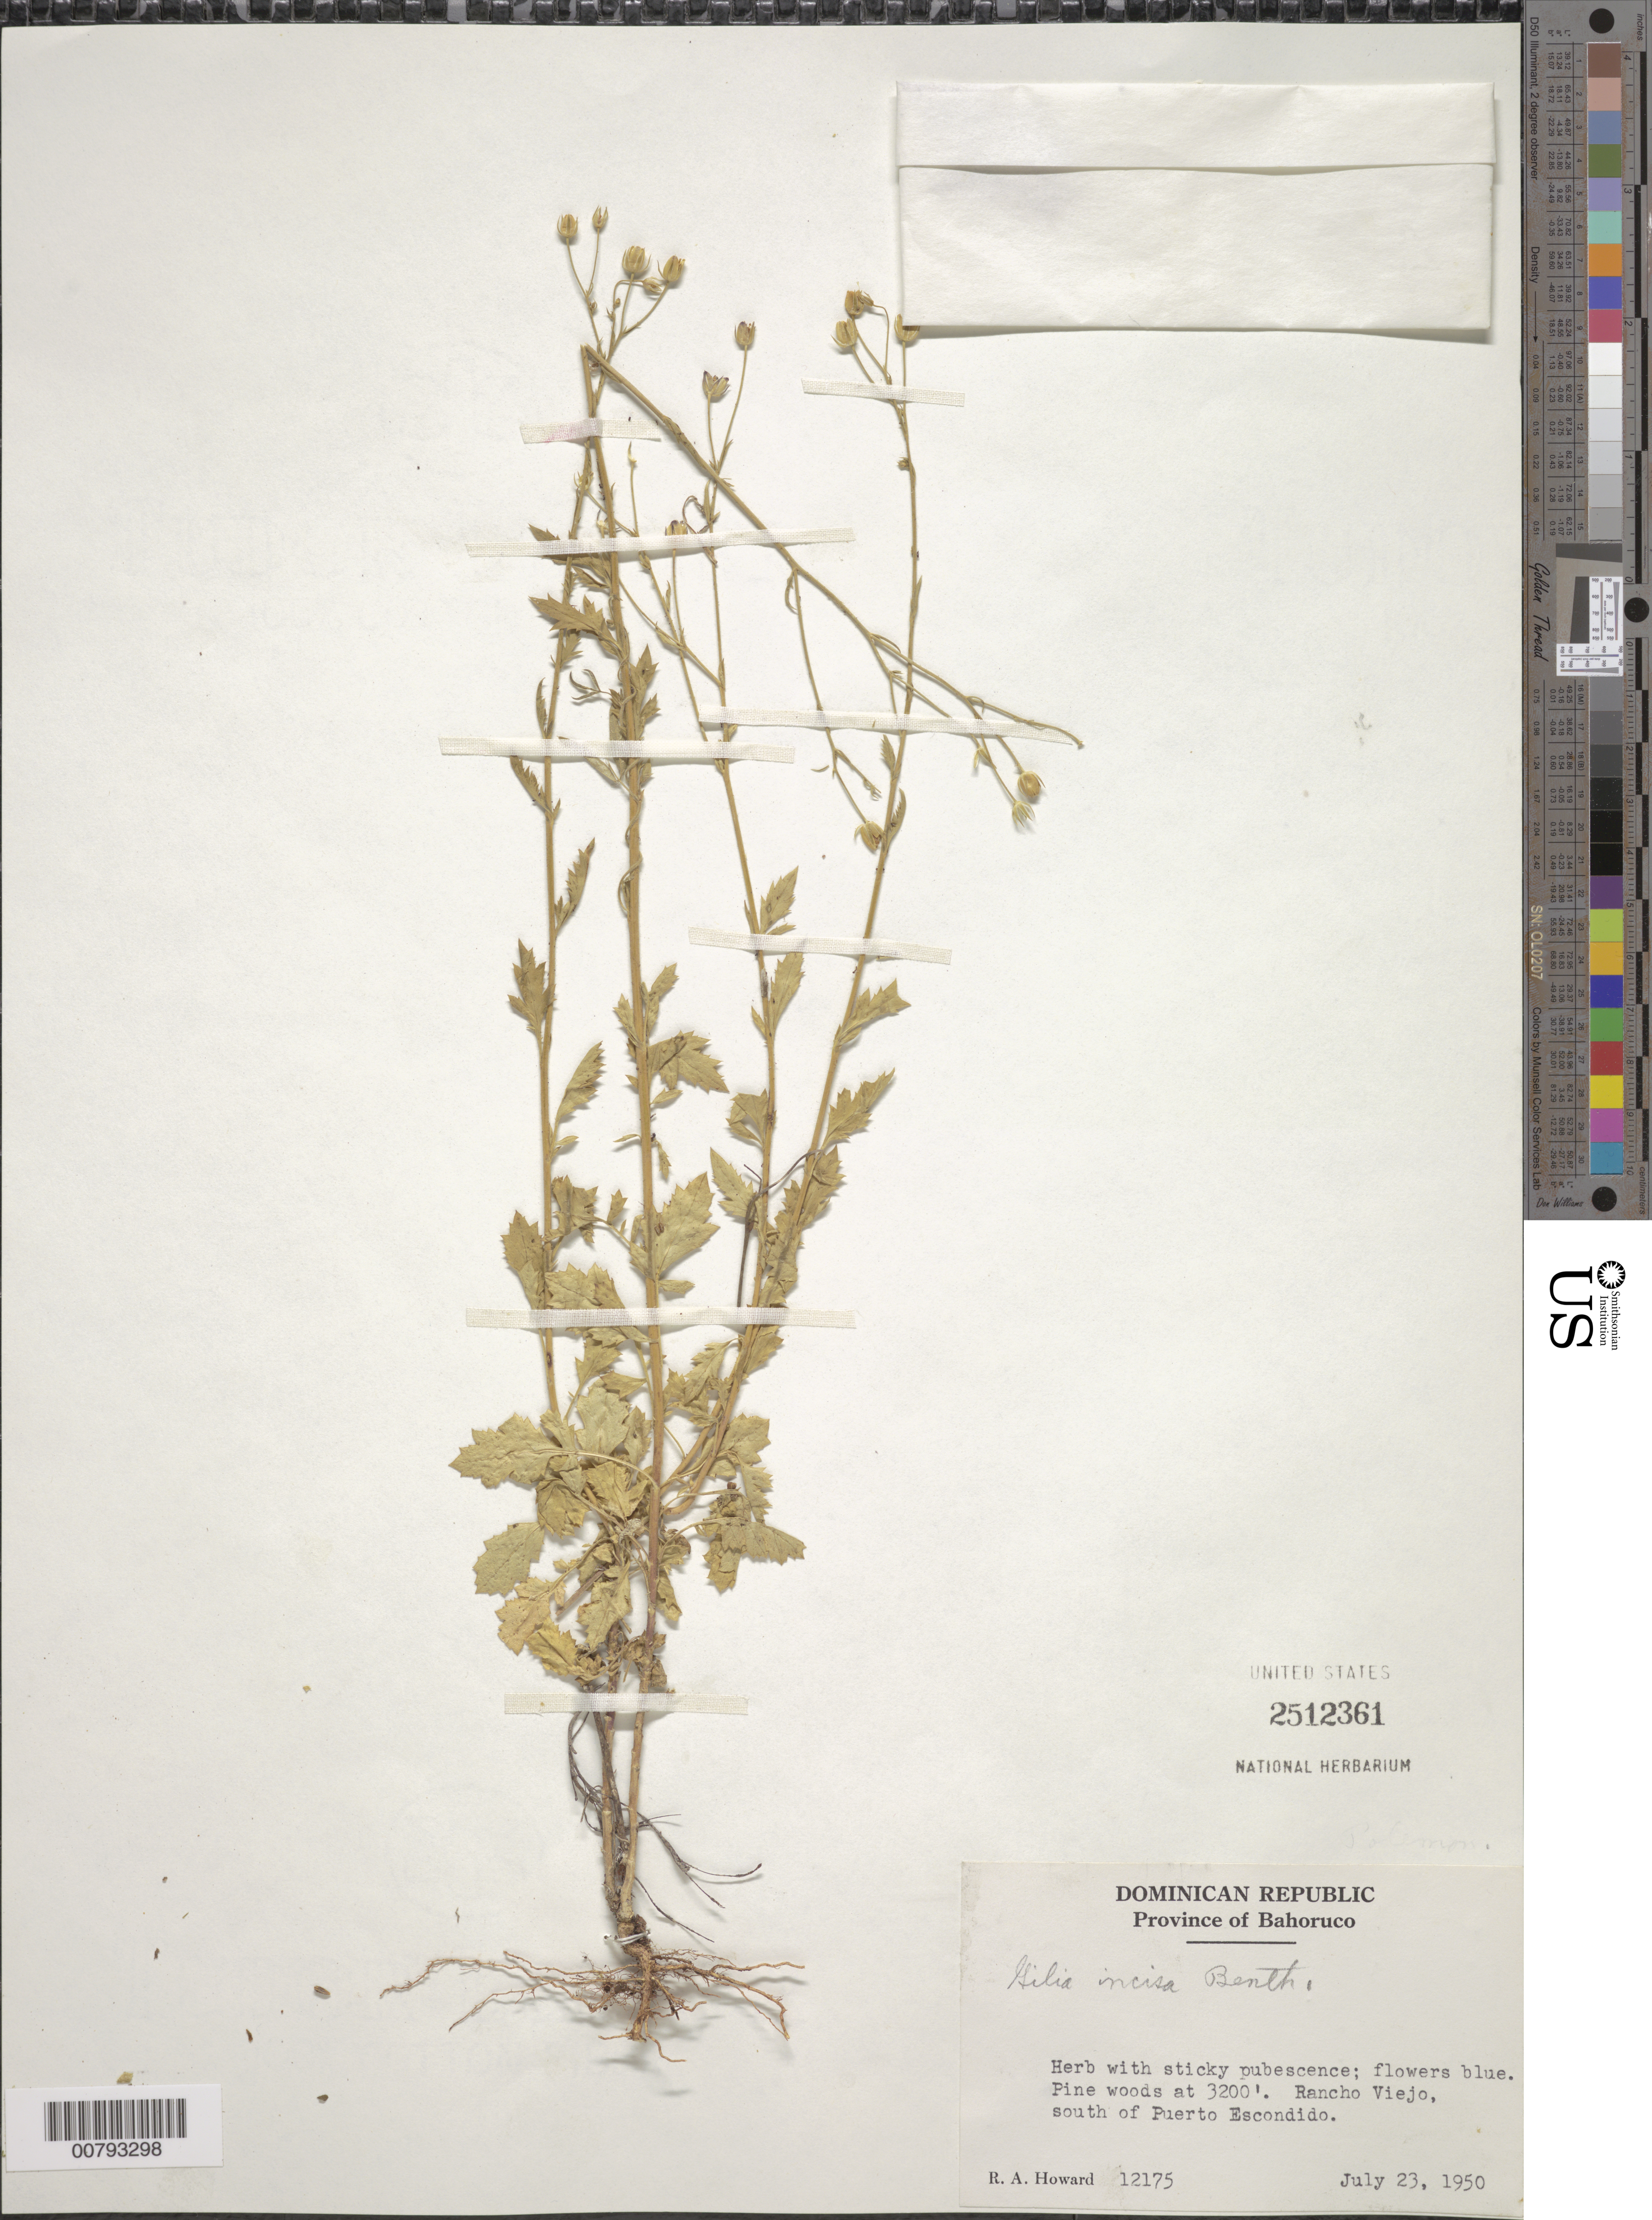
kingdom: Plantae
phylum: Tracheophyta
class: Magnoliopsida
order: Ericales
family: Polemoniaceae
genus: Giliastrum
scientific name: Giliastrum incisum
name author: (Benth.) J.M. Porter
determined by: Strong, Mark T., (BOT), Smithsonian Institution - National Museum of Natural History (UNITED STATES)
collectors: R. A. Howard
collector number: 12175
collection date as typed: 23 Jul 1950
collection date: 1950-07-23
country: Dominican Republic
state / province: Baoruco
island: Hispaniola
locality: South of Puerto Escondido, Rancho Viejo.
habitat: Pine woods.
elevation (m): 975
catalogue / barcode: US 2512361